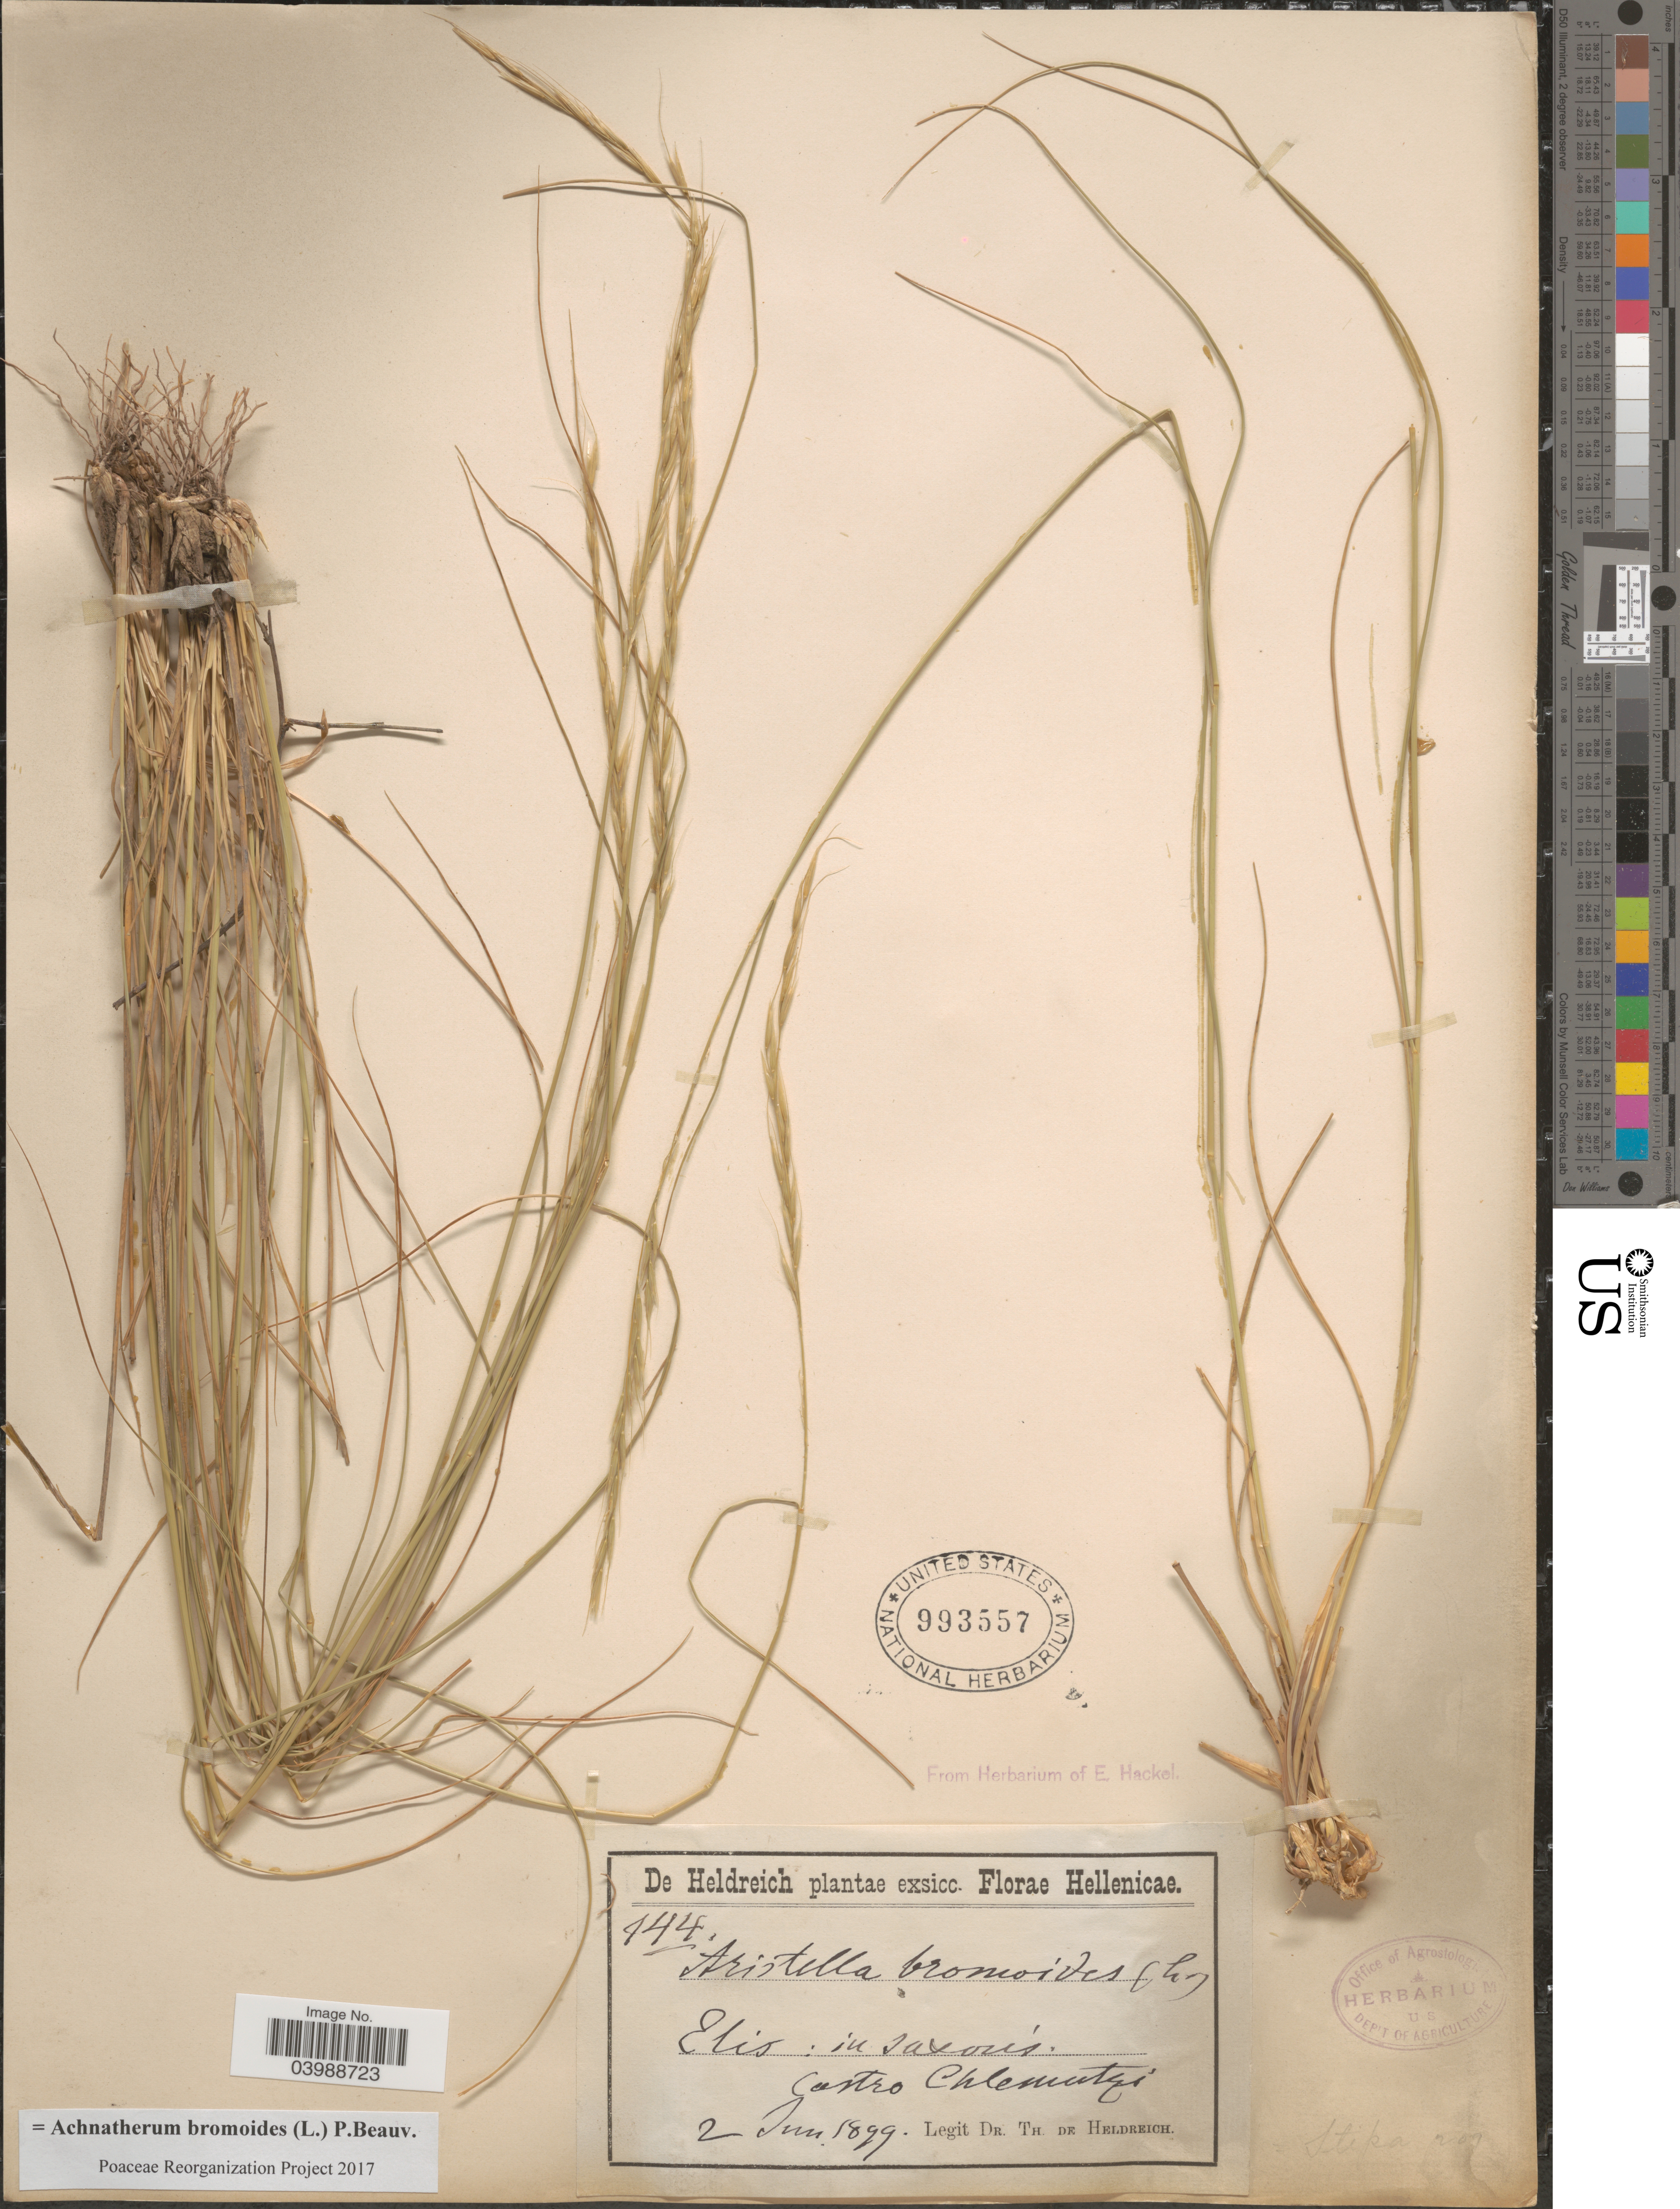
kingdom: Plantae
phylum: Tracheophyta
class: Liliopsida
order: Poales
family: Poaceae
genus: Achnatherum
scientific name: Achnatherum bromoides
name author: (L.) P. Beauv.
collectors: T. De Heldreich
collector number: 144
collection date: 1899-06-02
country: Greece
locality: Hellenicae. Elis: in saxosis. Centro Chlemutzi.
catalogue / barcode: US 993557